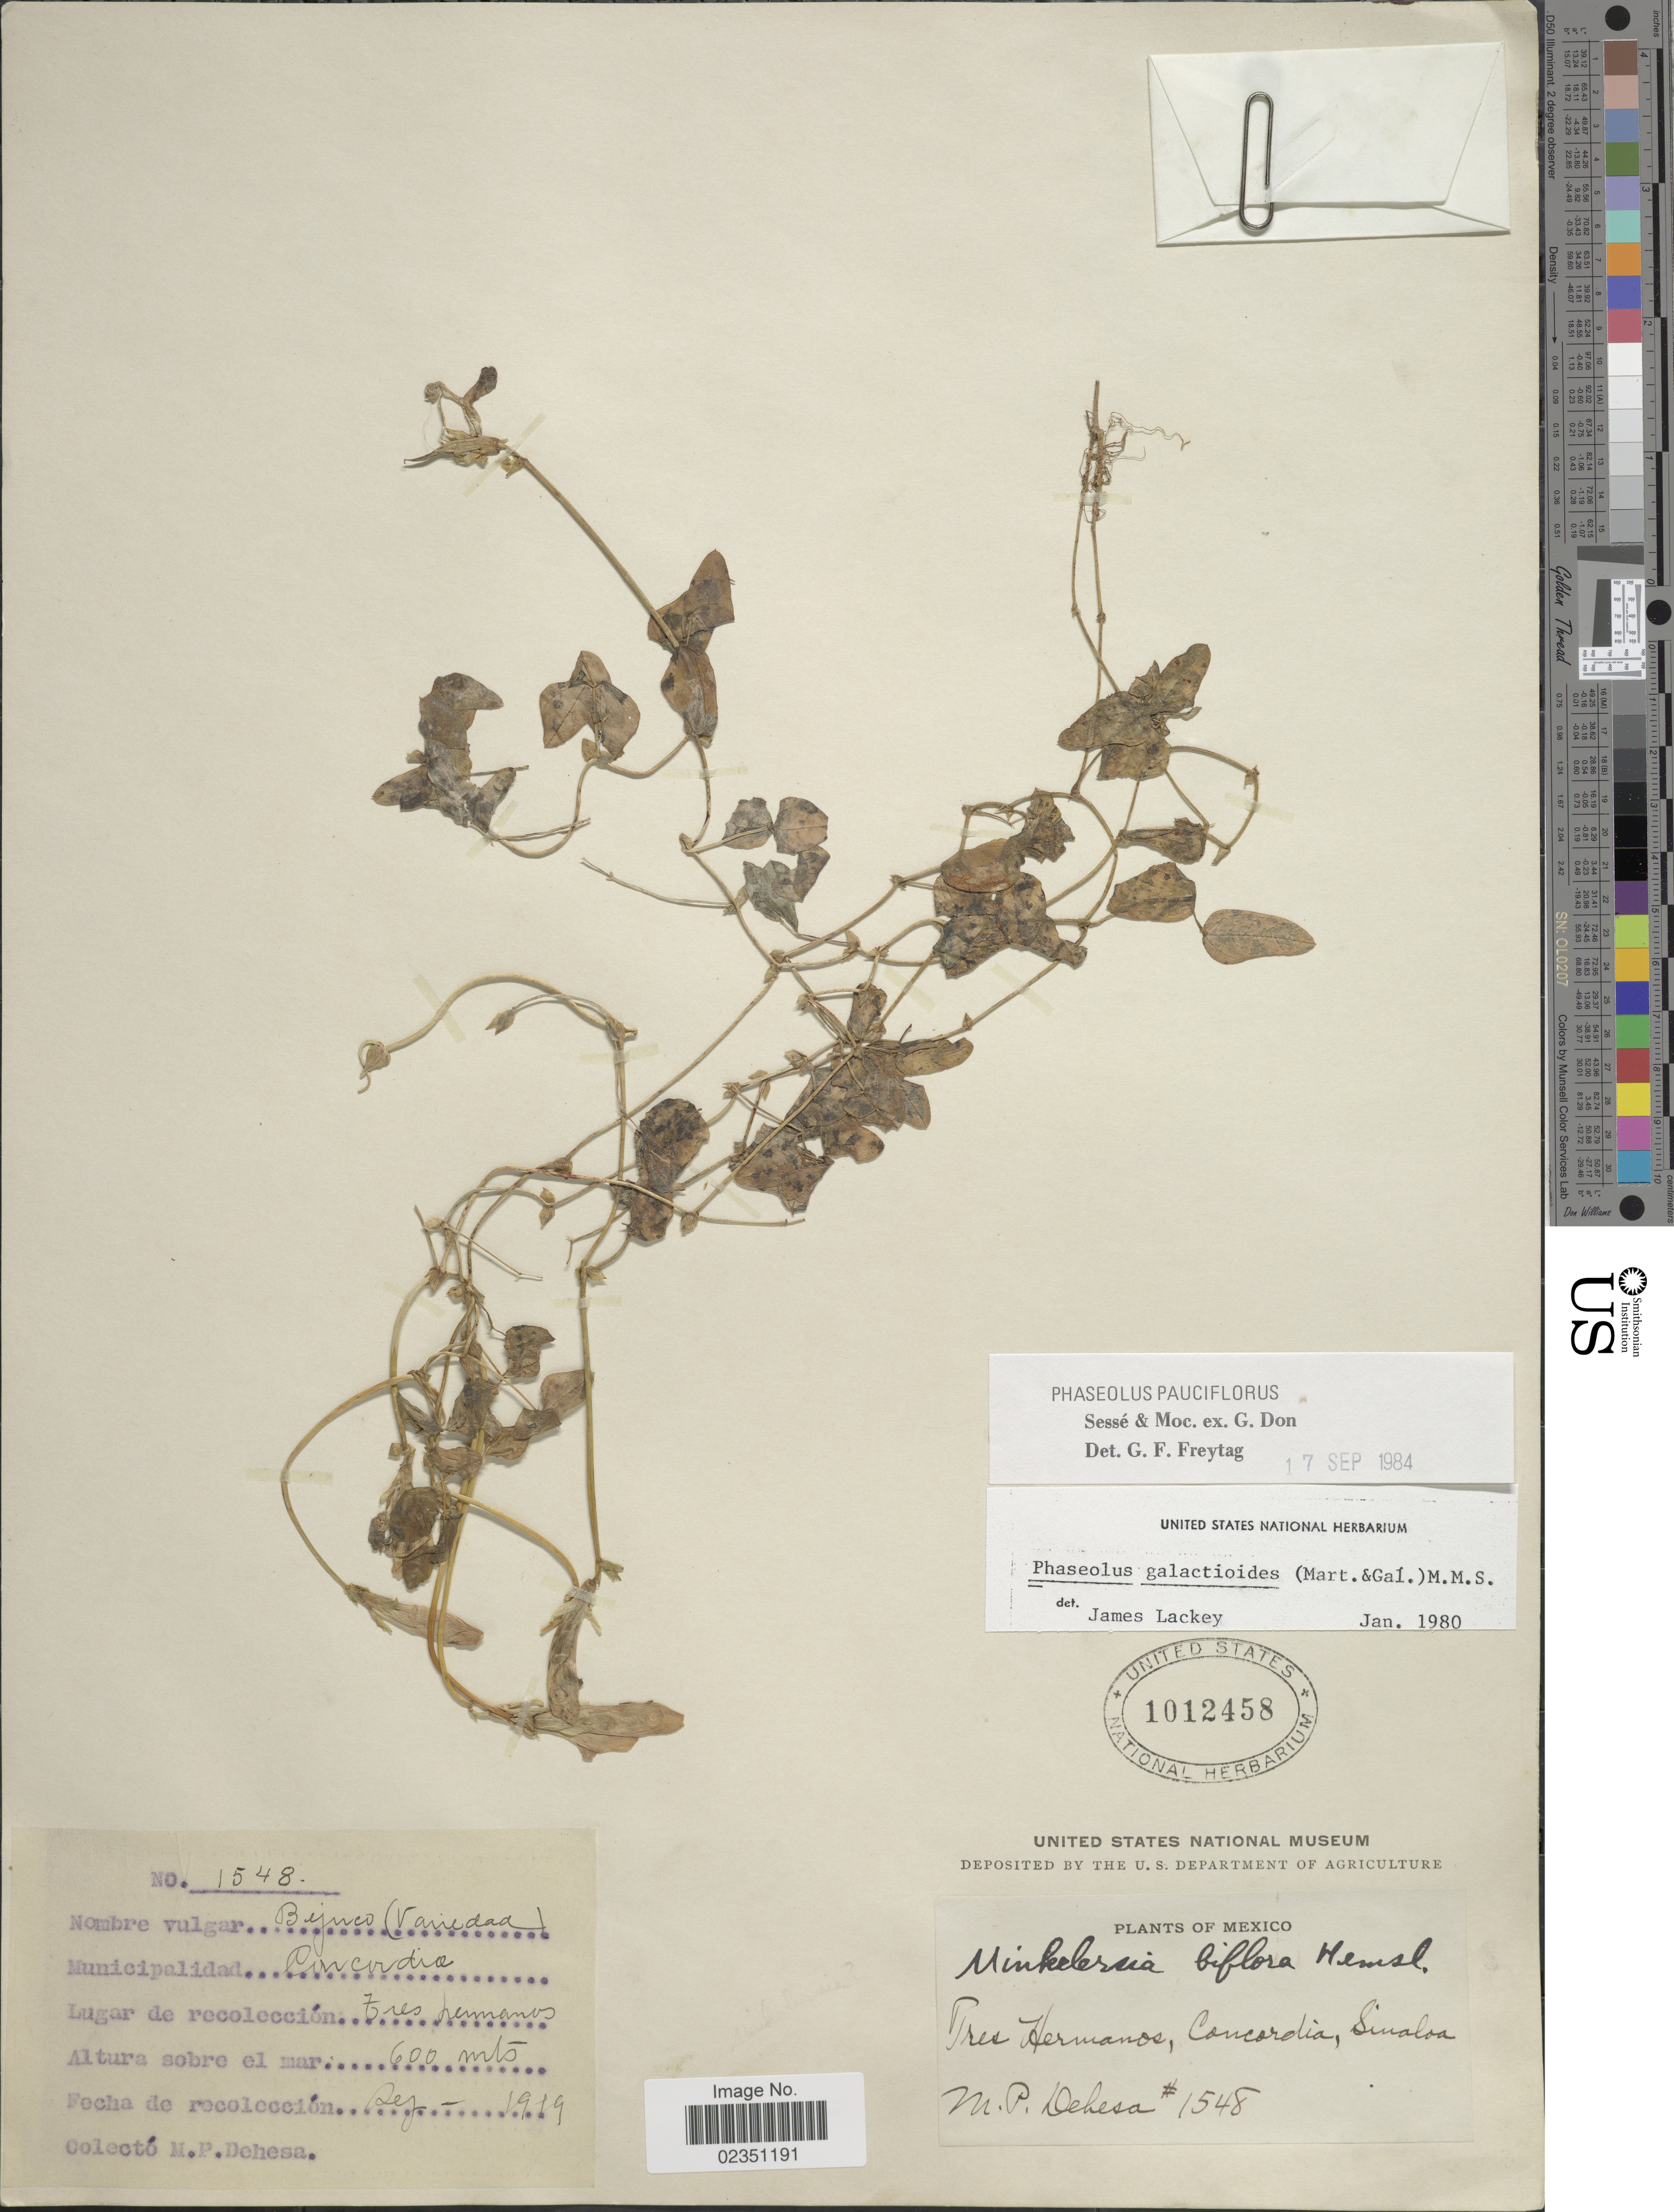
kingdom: Plantae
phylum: Tracheophyta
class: Magnoliopsida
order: Fabales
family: Fabaceae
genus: Phaseolus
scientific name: Phaseolus pauciflorus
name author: Sessé & Moc. ex G. Don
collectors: M. Dehesa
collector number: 1548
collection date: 1919-09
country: Mexico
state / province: Sinaloa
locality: Tres Hermanos, Concordia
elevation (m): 600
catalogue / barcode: US 1012458